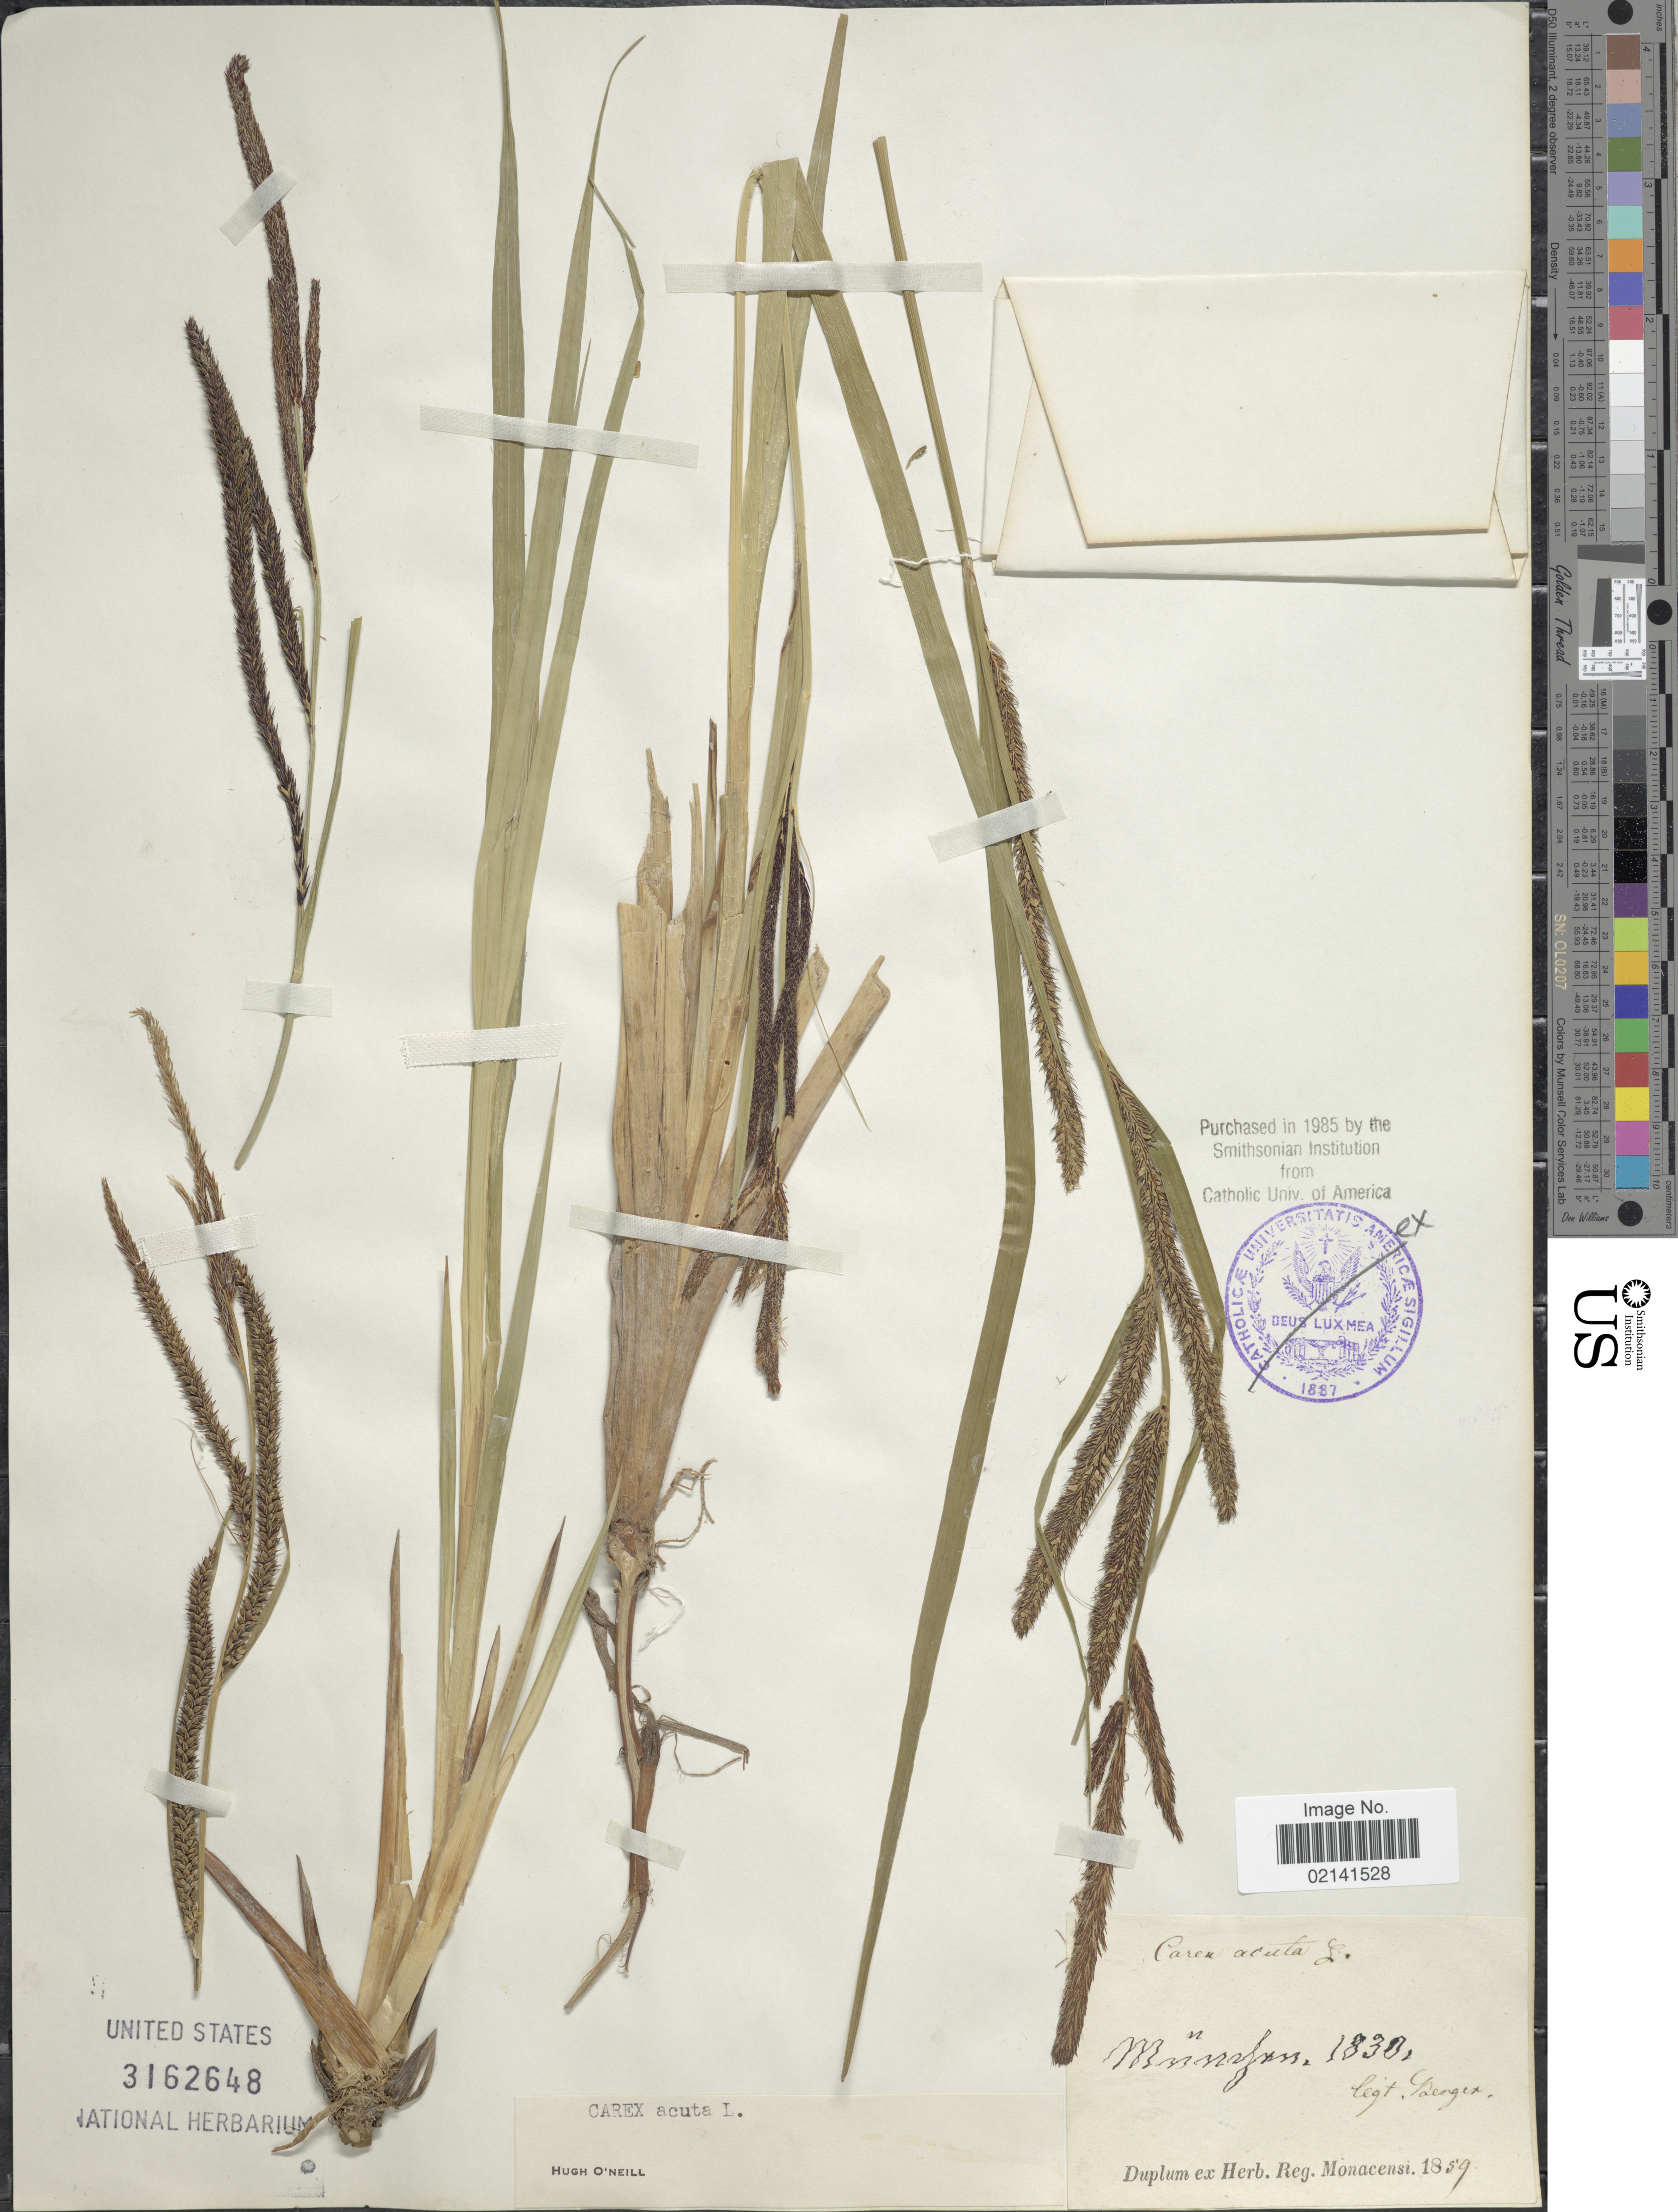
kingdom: Plantae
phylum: Tracheophyta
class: Liliopsida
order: Poales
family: Cyperaceae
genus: Carex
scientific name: Carex acuta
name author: L.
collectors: Berger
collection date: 1830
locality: Munfass [interpreted]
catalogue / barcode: US 3162648